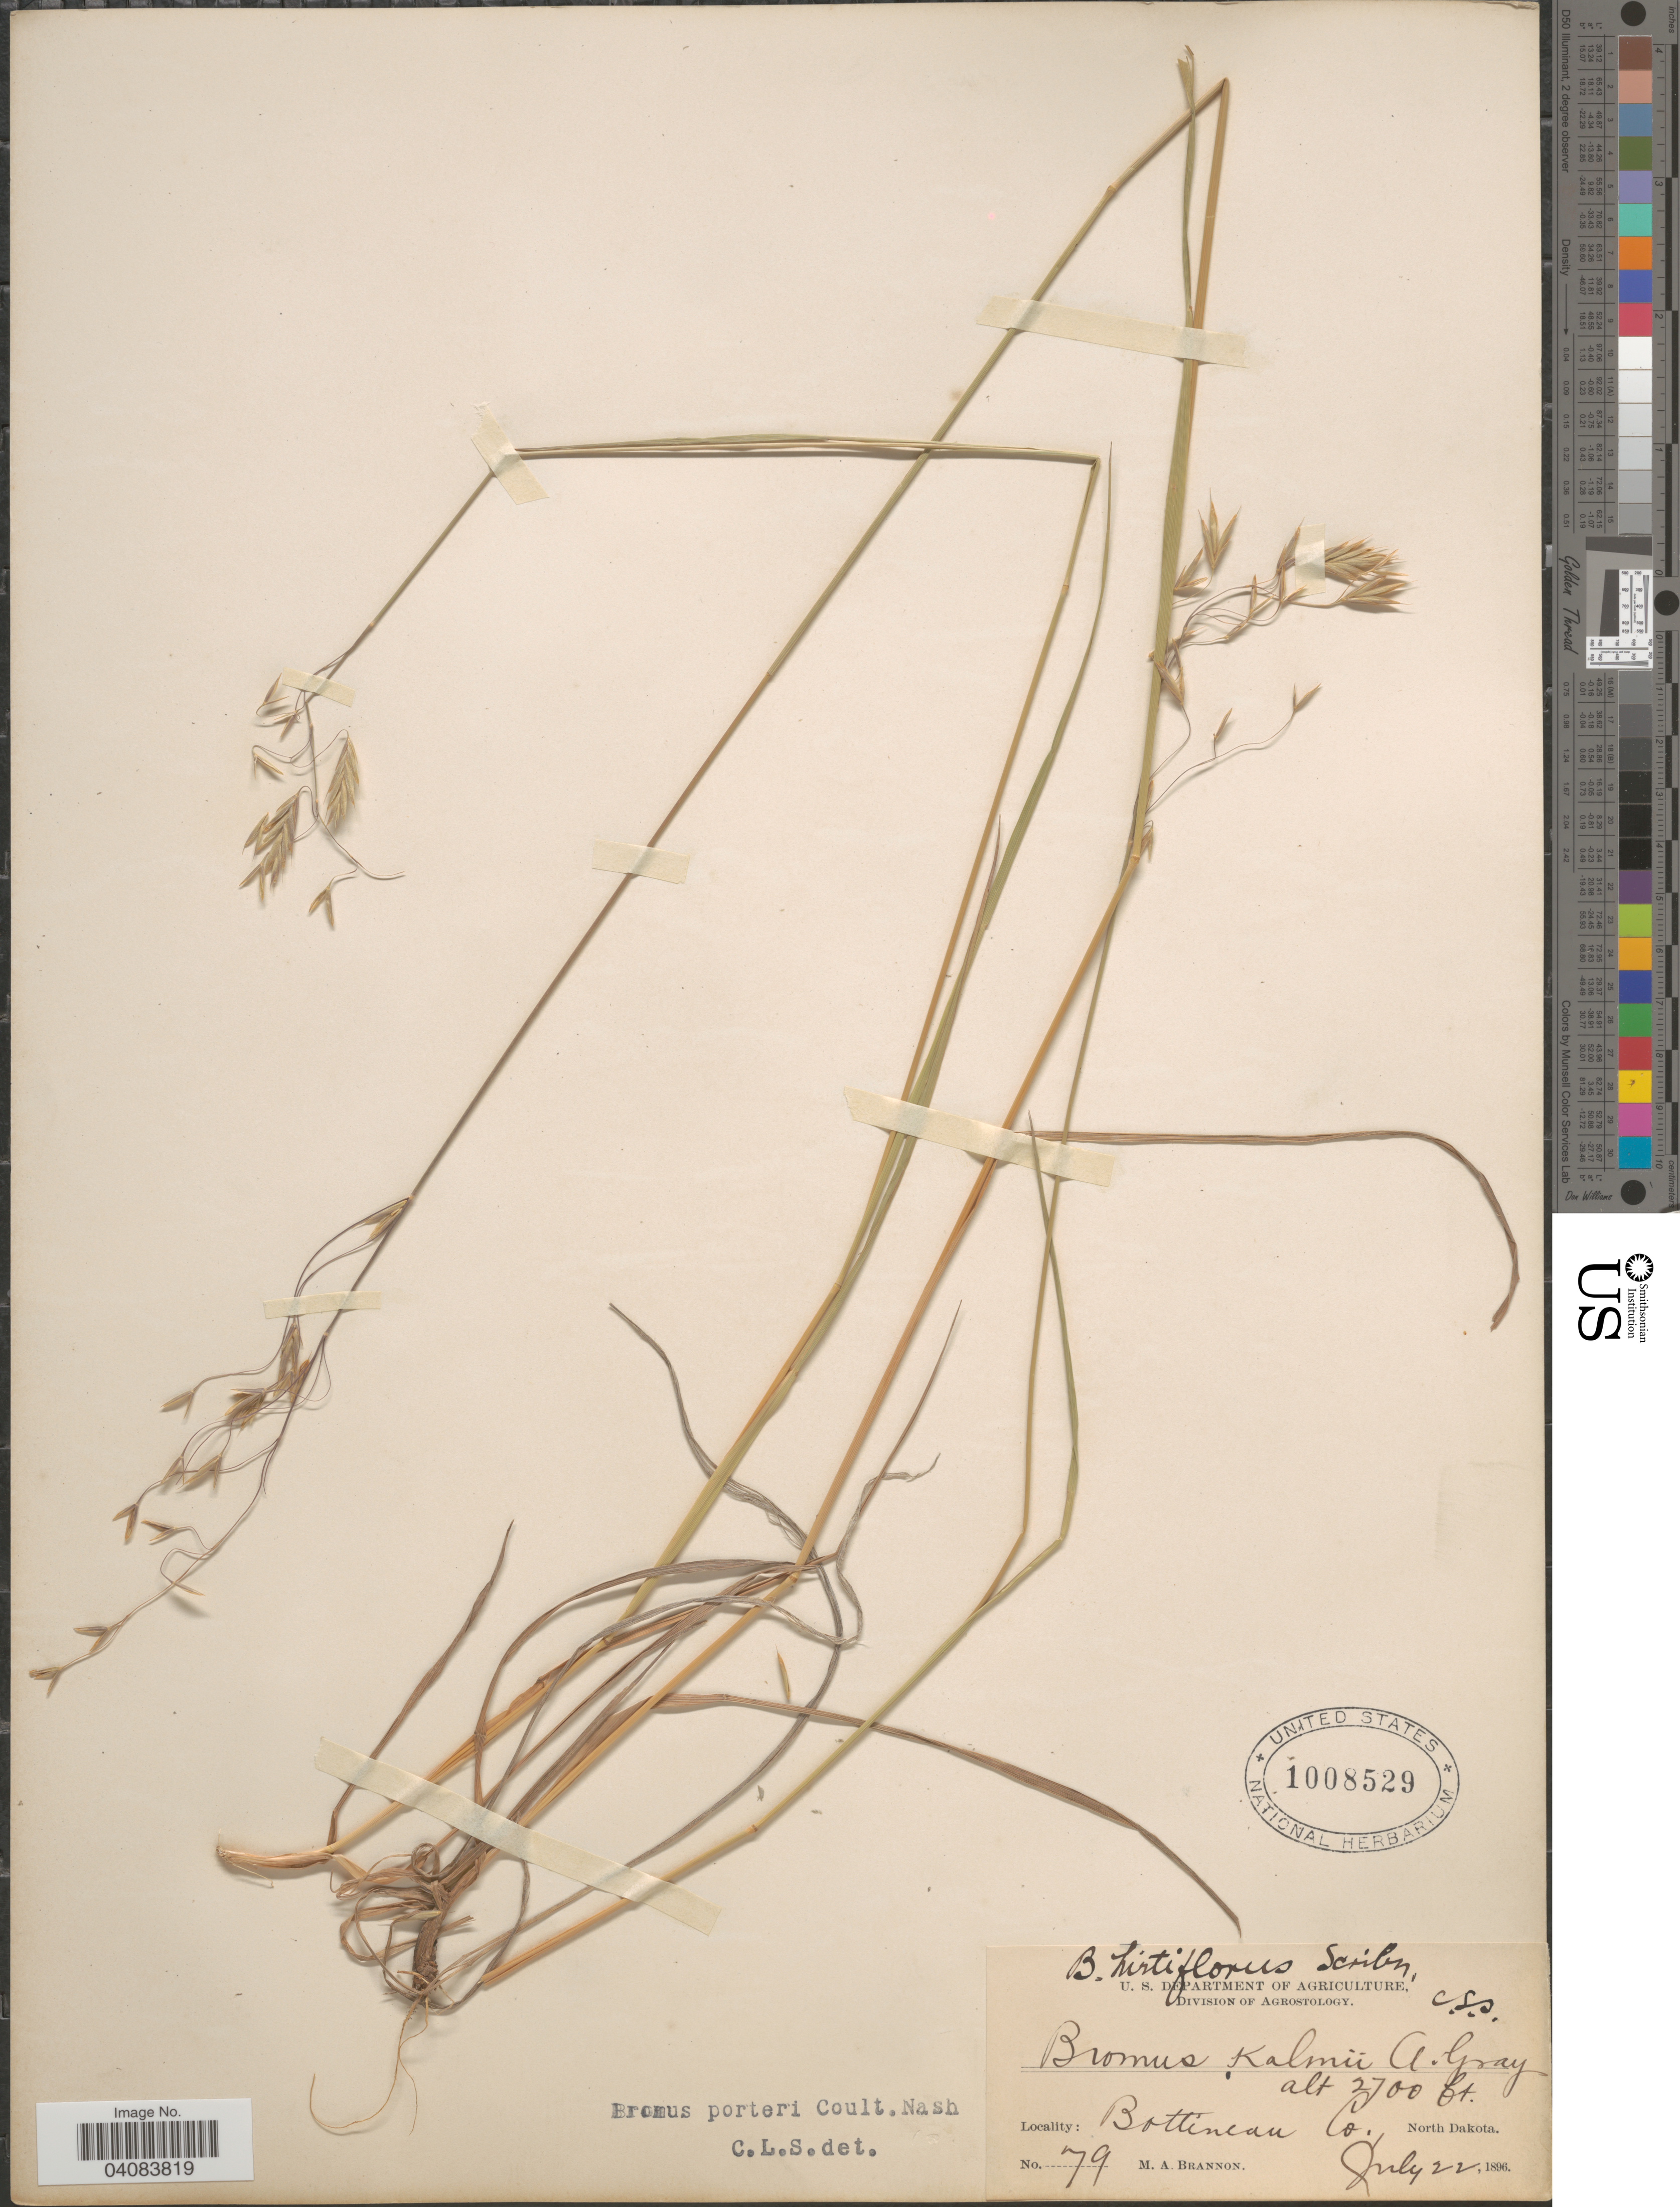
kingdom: Plantae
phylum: Tracheophyta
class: Liliopsida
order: Poales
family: Poaceae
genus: Bromus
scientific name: Bromus porteri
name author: (J.M. Coult.) Nash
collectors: M. Brannon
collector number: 79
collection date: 1896-07-22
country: United States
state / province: North Dakota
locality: Bottineau Co.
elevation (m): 823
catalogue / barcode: US 1008529